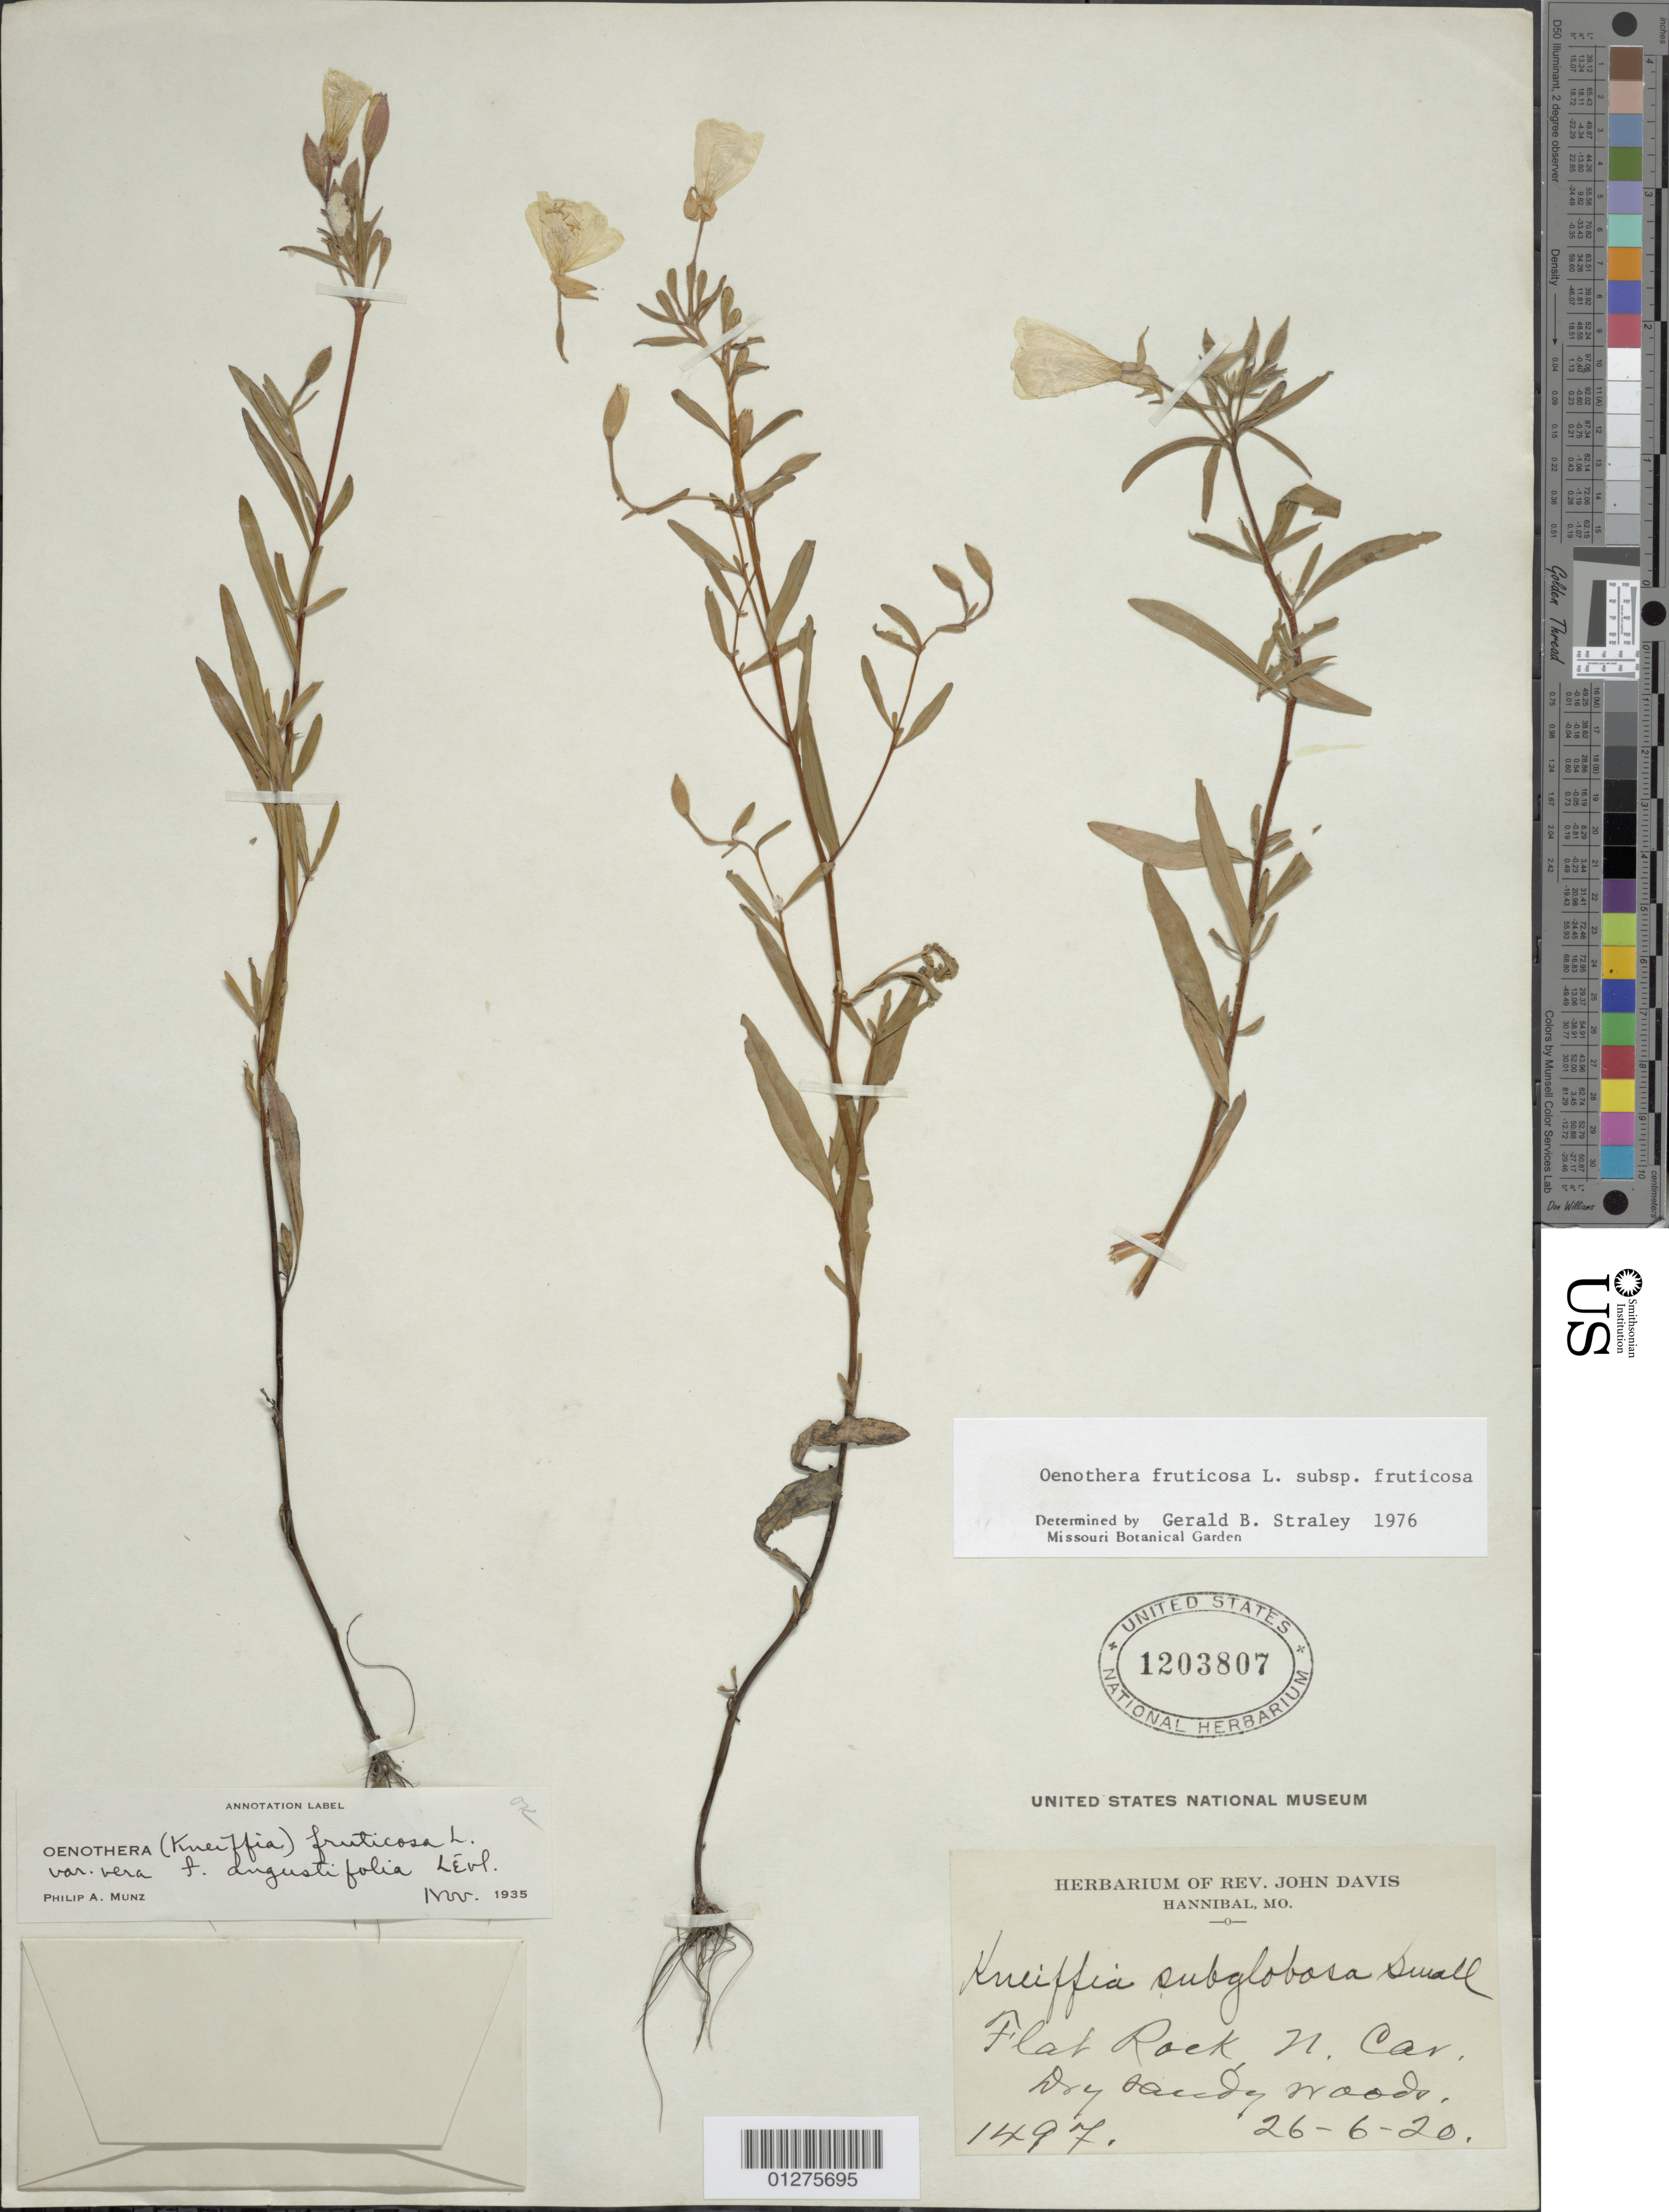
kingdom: Plantae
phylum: Tracheophyta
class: Magnoliopsida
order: Myrtales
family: Onagraceae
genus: Oenothera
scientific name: Oenothera fruticosa subsp. fruticosa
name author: L.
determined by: Straley, G. B.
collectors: ex herb. Rev. John Davis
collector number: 1497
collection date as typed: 26-6-20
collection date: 1920-06-26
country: United States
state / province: North Carolina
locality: Flat Rock.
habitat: Dry sandy woods.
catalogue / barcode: US 1203807